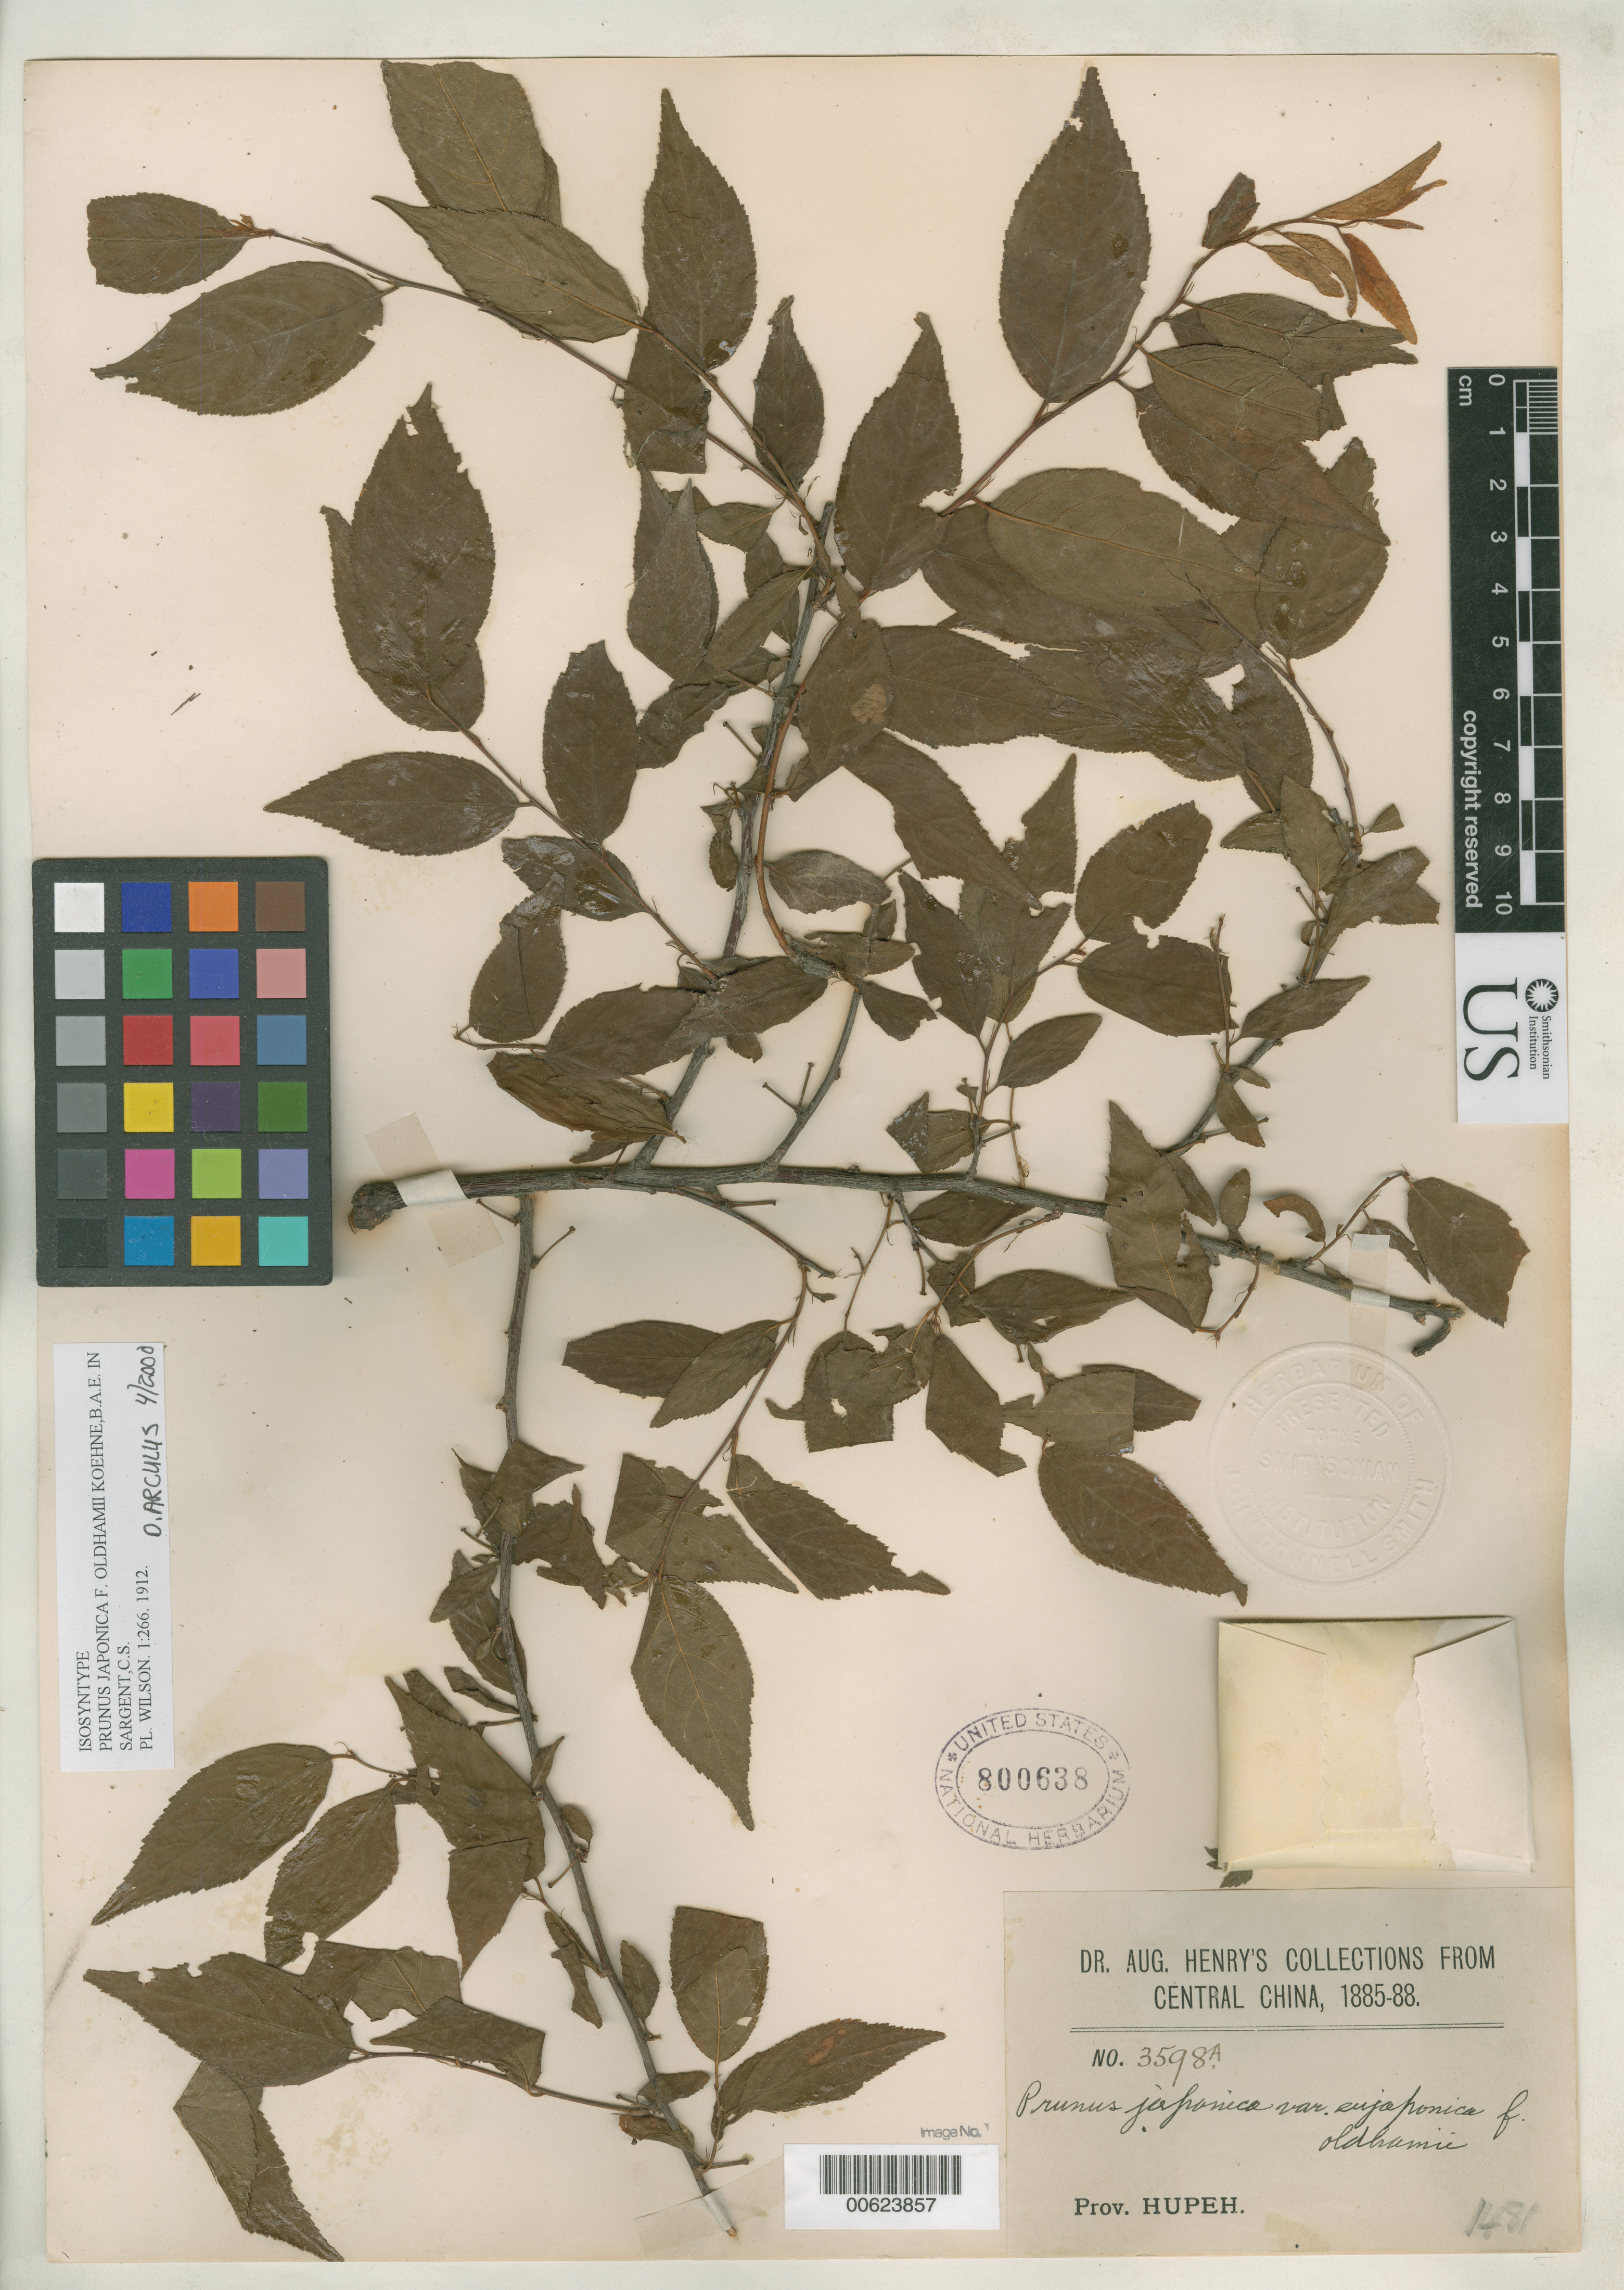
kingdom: Plantae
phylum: Tracheophyta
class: Magnoliopsida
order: Rosales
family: Rosaceae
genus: Prunus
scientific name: Prunus japonica f. oldhamii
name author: Koehne in Sarg.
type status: Isosyntype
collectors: A. Henry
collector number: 3598 A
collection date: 1885/1888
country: China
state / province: Hubei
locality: Central China. Prov. Hupeh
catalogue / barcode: US 800638